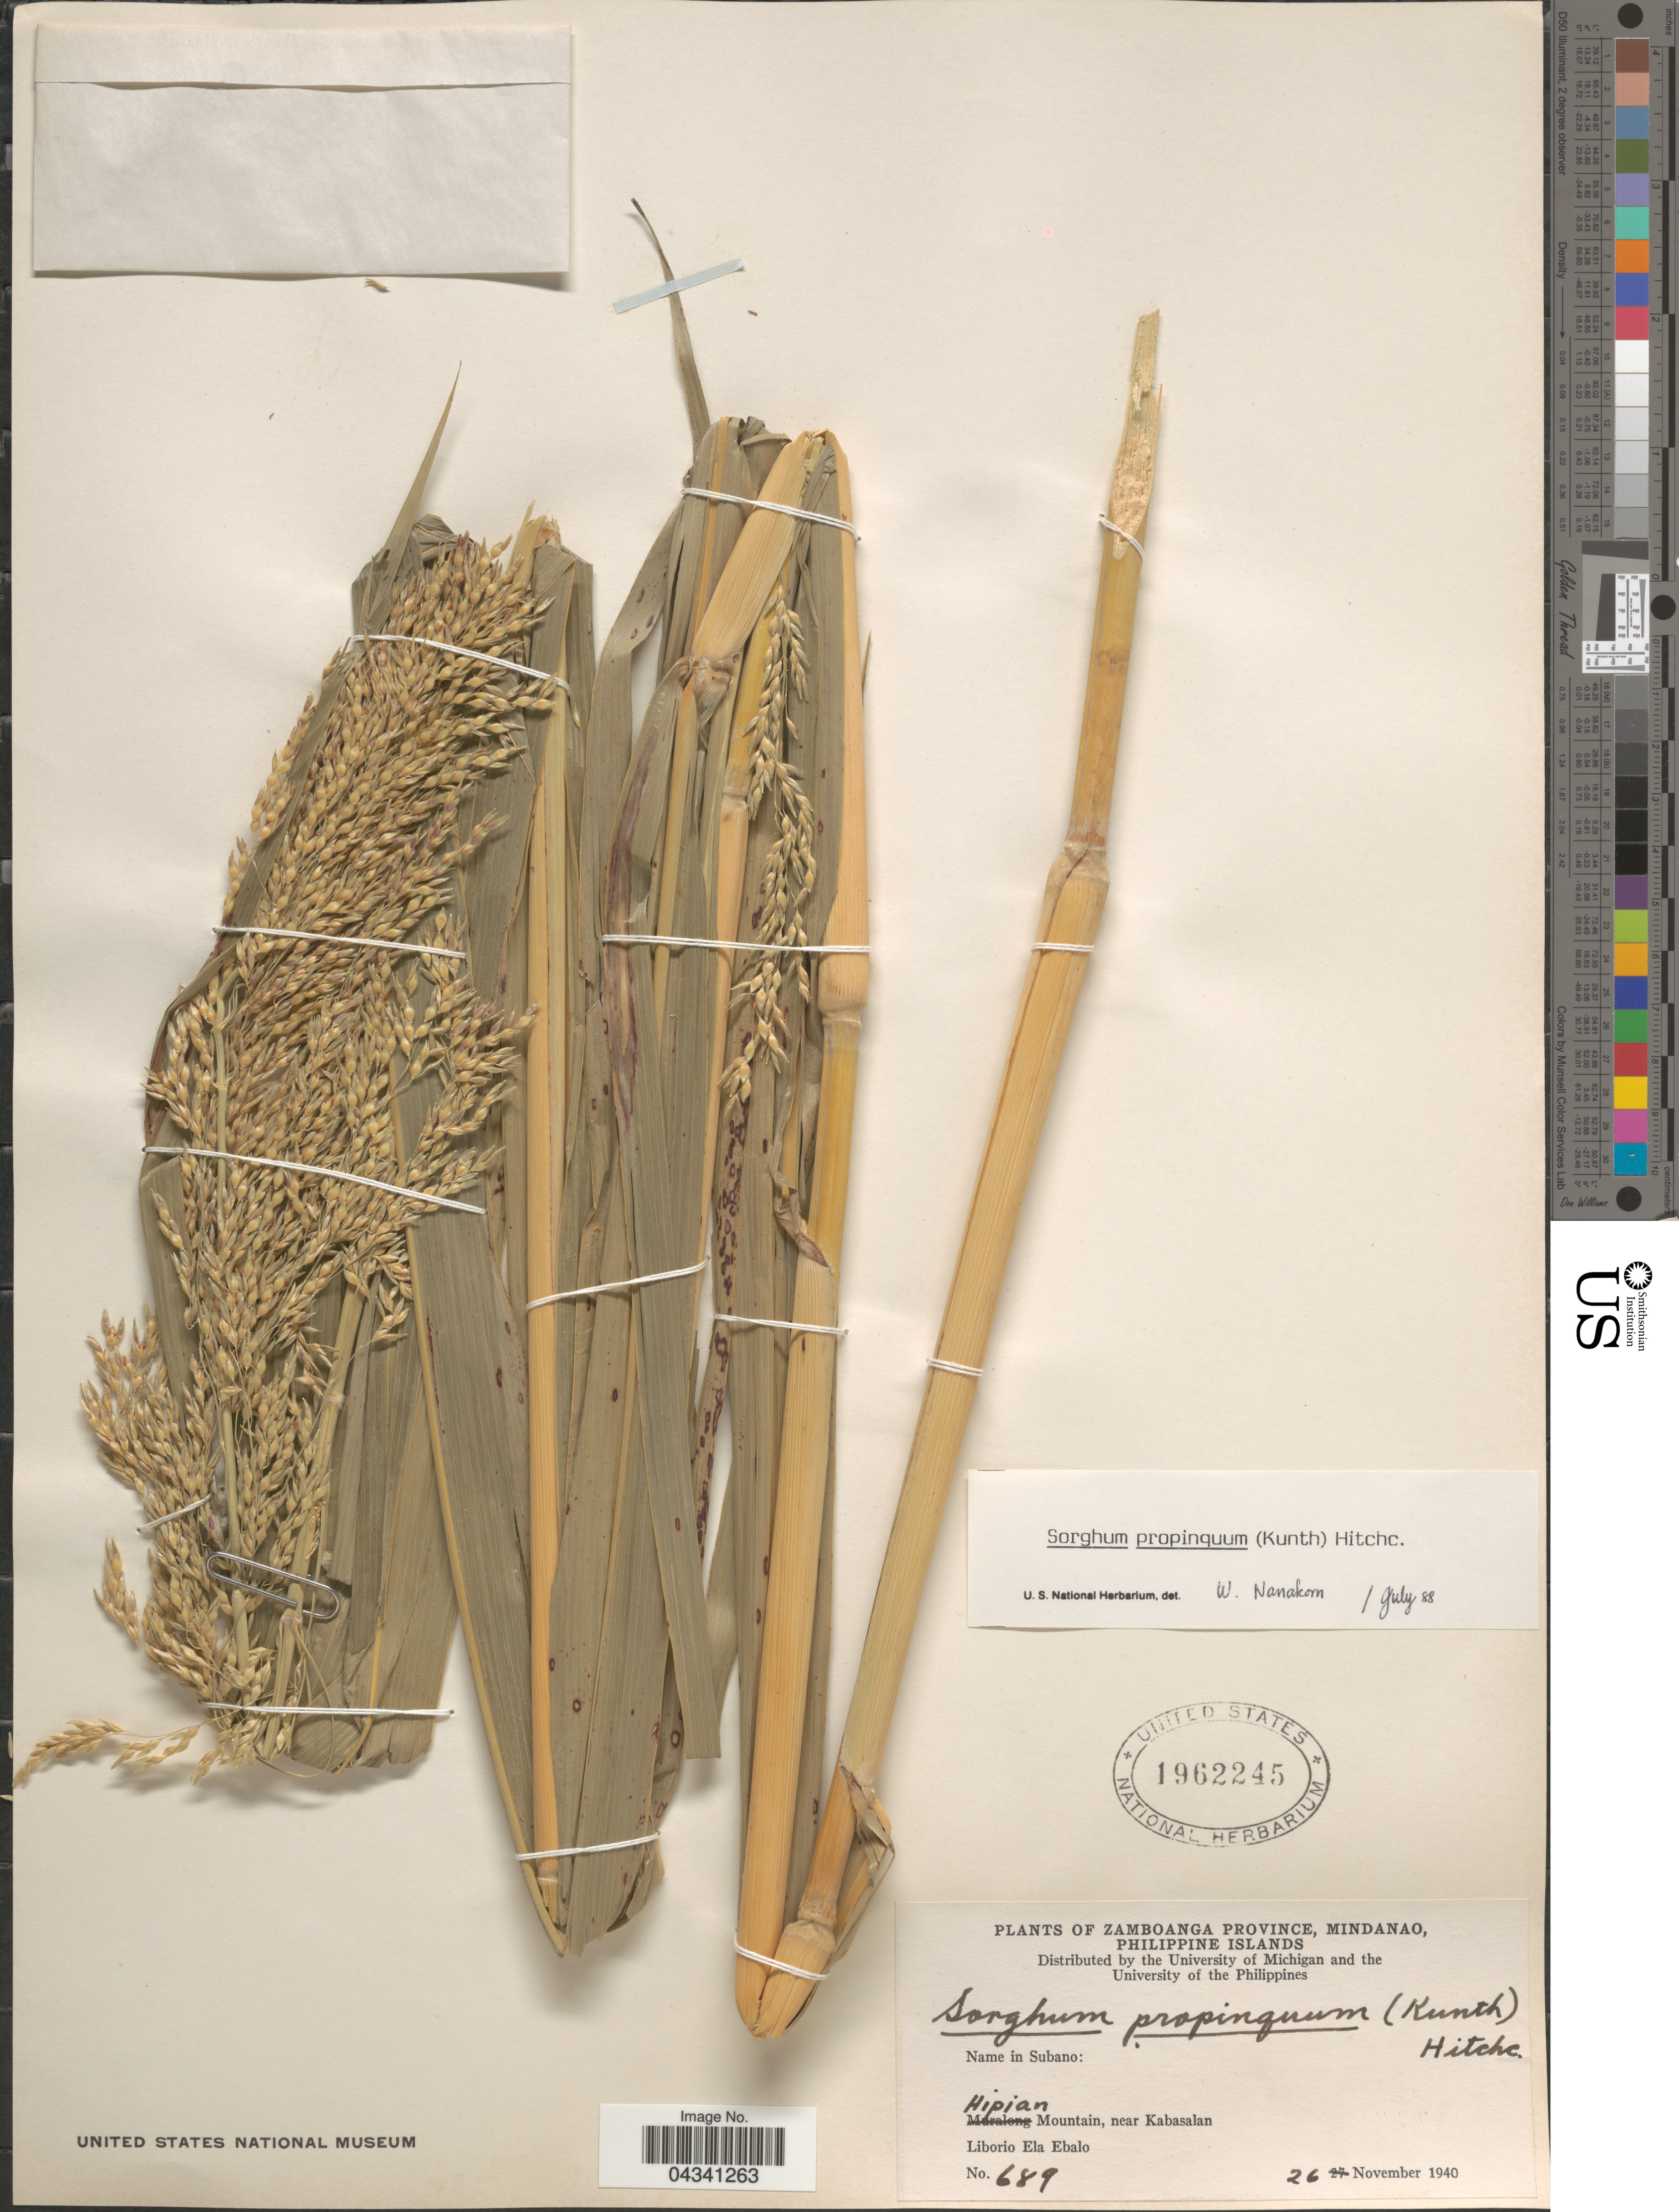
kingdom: Plantae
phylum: Tracheophyta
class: Liliopsida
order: Poales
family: Poaceae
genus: Sorghum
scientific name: Sorghum propinquum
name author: (Kunth) Hitchc.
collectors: L. Ebalo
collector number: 689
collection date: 1940-11-26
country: Philippines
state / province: Zamboanga Peninsula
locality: Zamboanga Province, Mindanao, Philippine Islands. Hipian Mountain, near Kabasalan.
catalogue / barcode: US 1962245